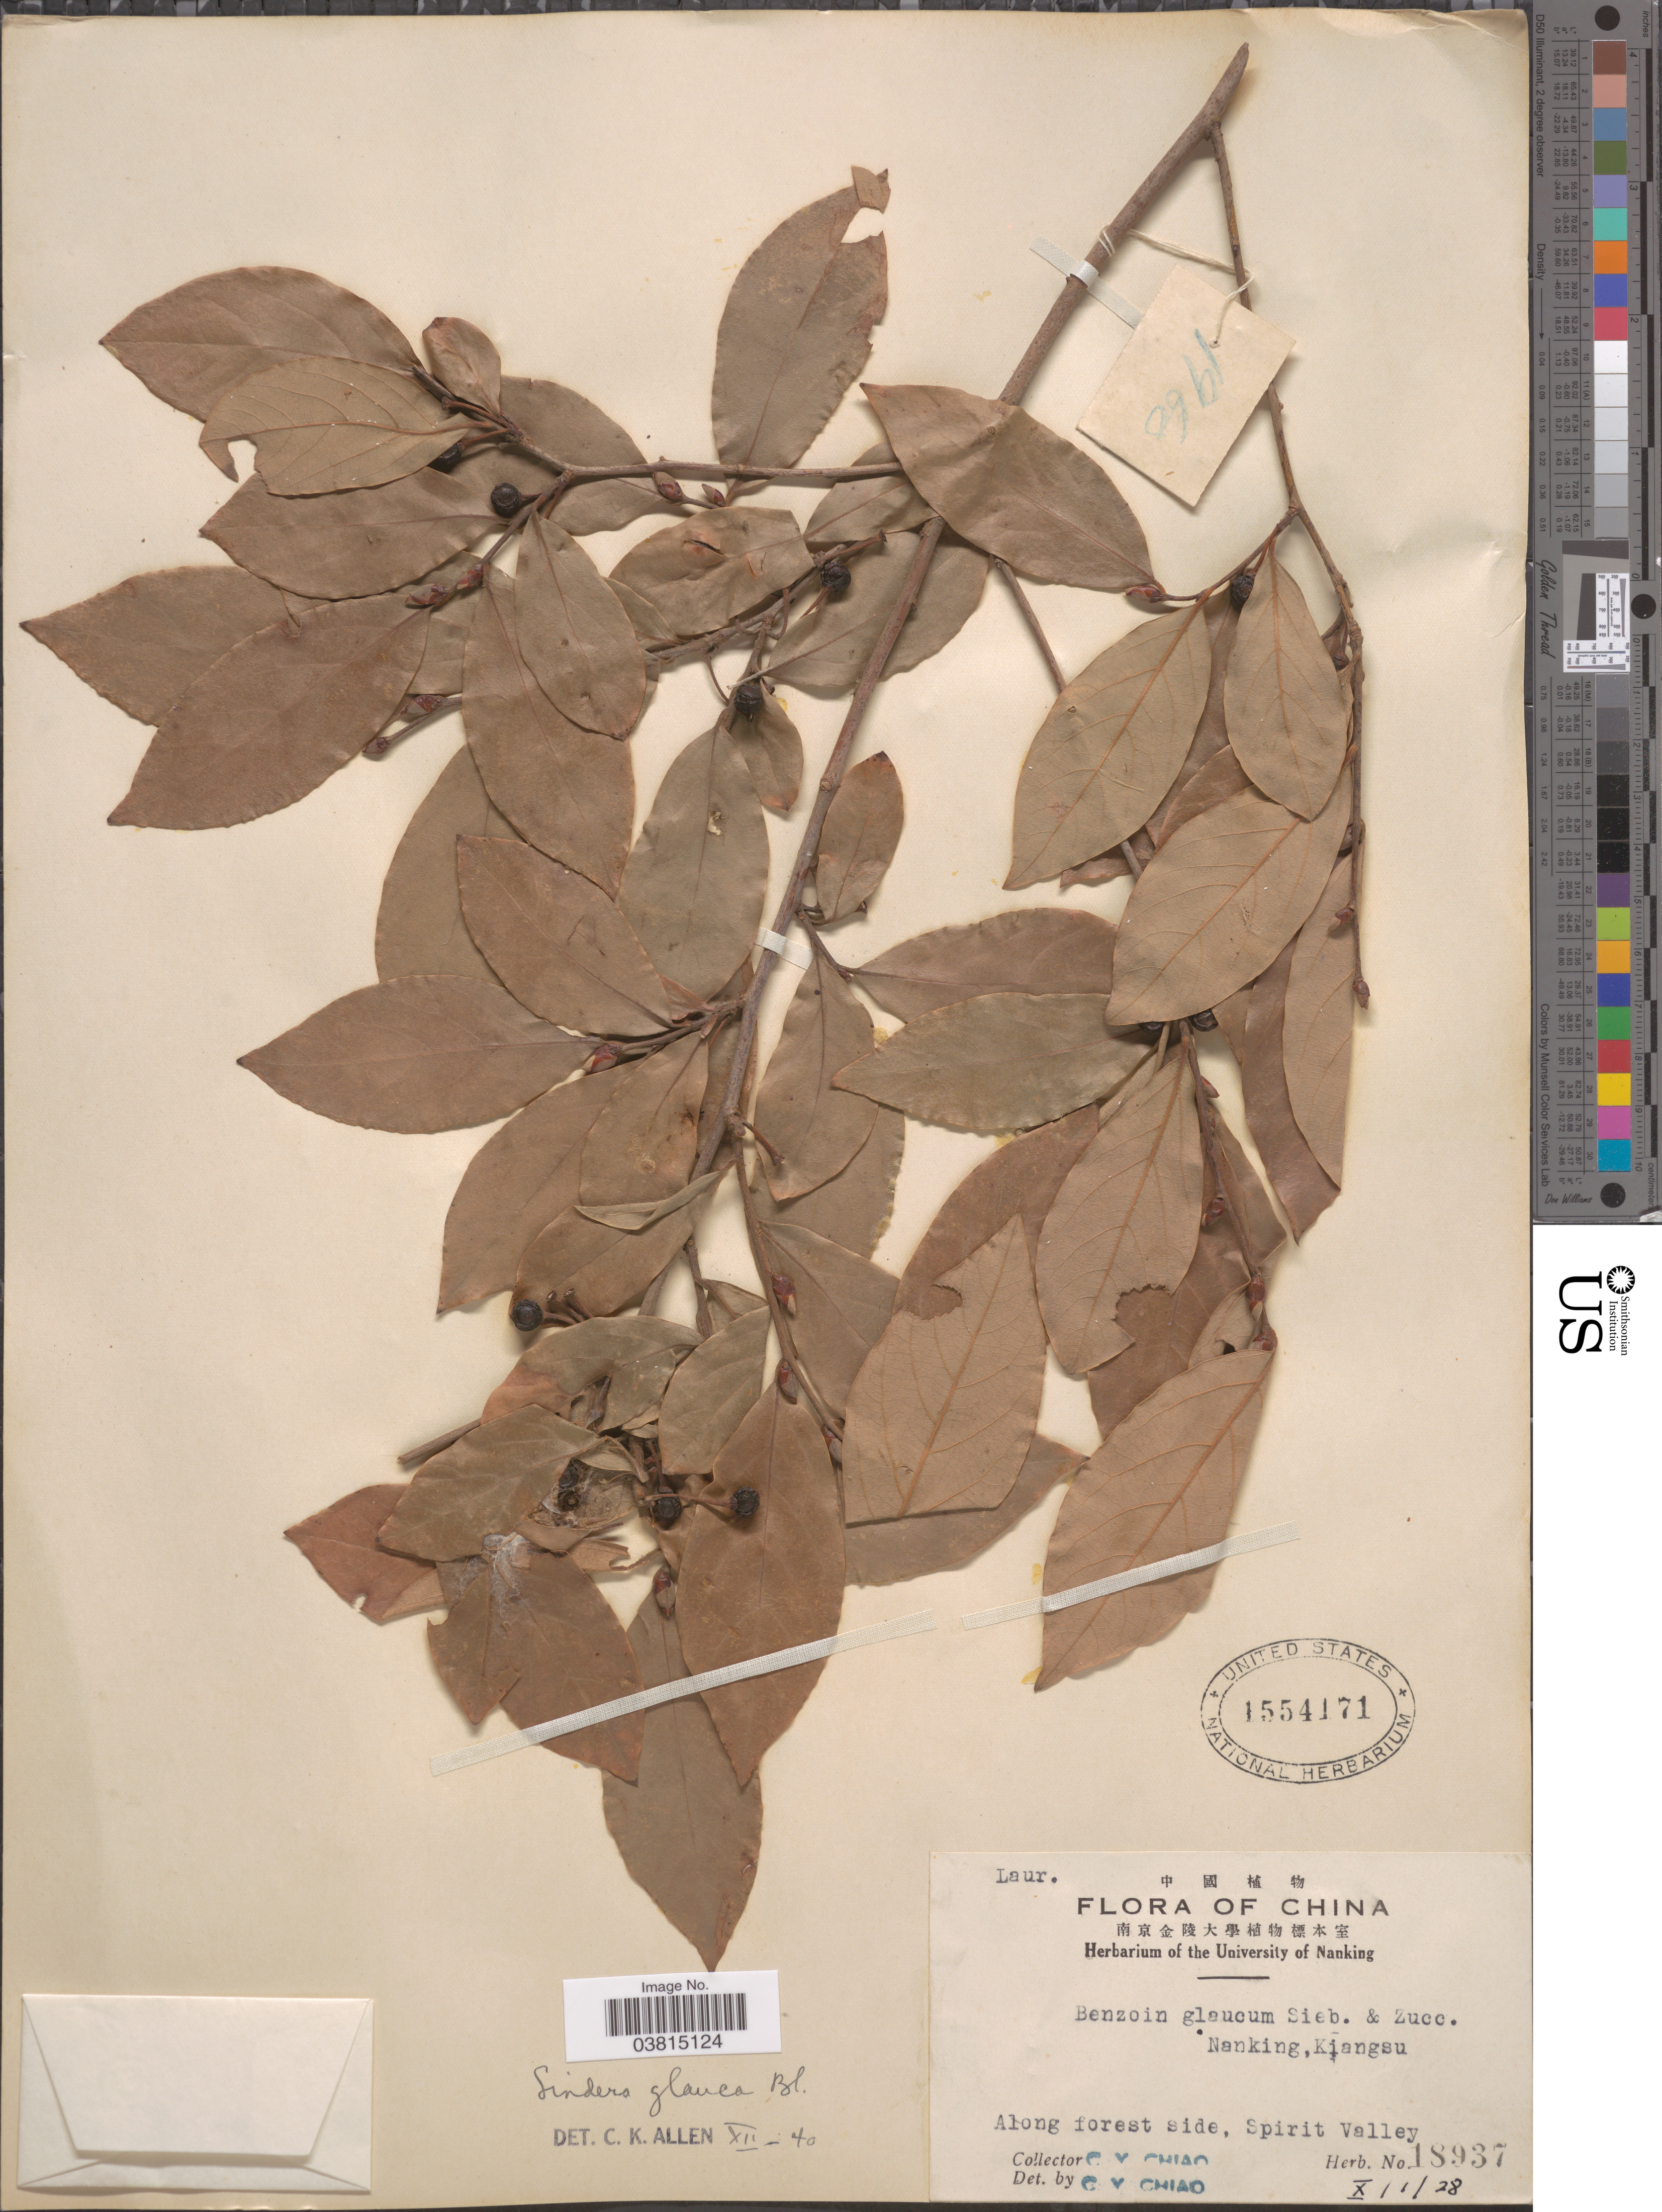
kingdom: Plantae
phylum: Tracheophyta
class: Magnoliopsida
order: Laurales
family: Lauraceae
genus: Lindera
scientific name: Lindera glauca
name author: (Siebold & Zucc.) Blume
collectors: C. Y. Chiao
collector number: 18937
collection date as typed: Transcribed d/m/y: 1/10/28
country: China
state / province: Jiangsu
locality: Nanking, Kiangsu. Along forest side, Spirit Valley.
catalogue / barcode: US 1554171